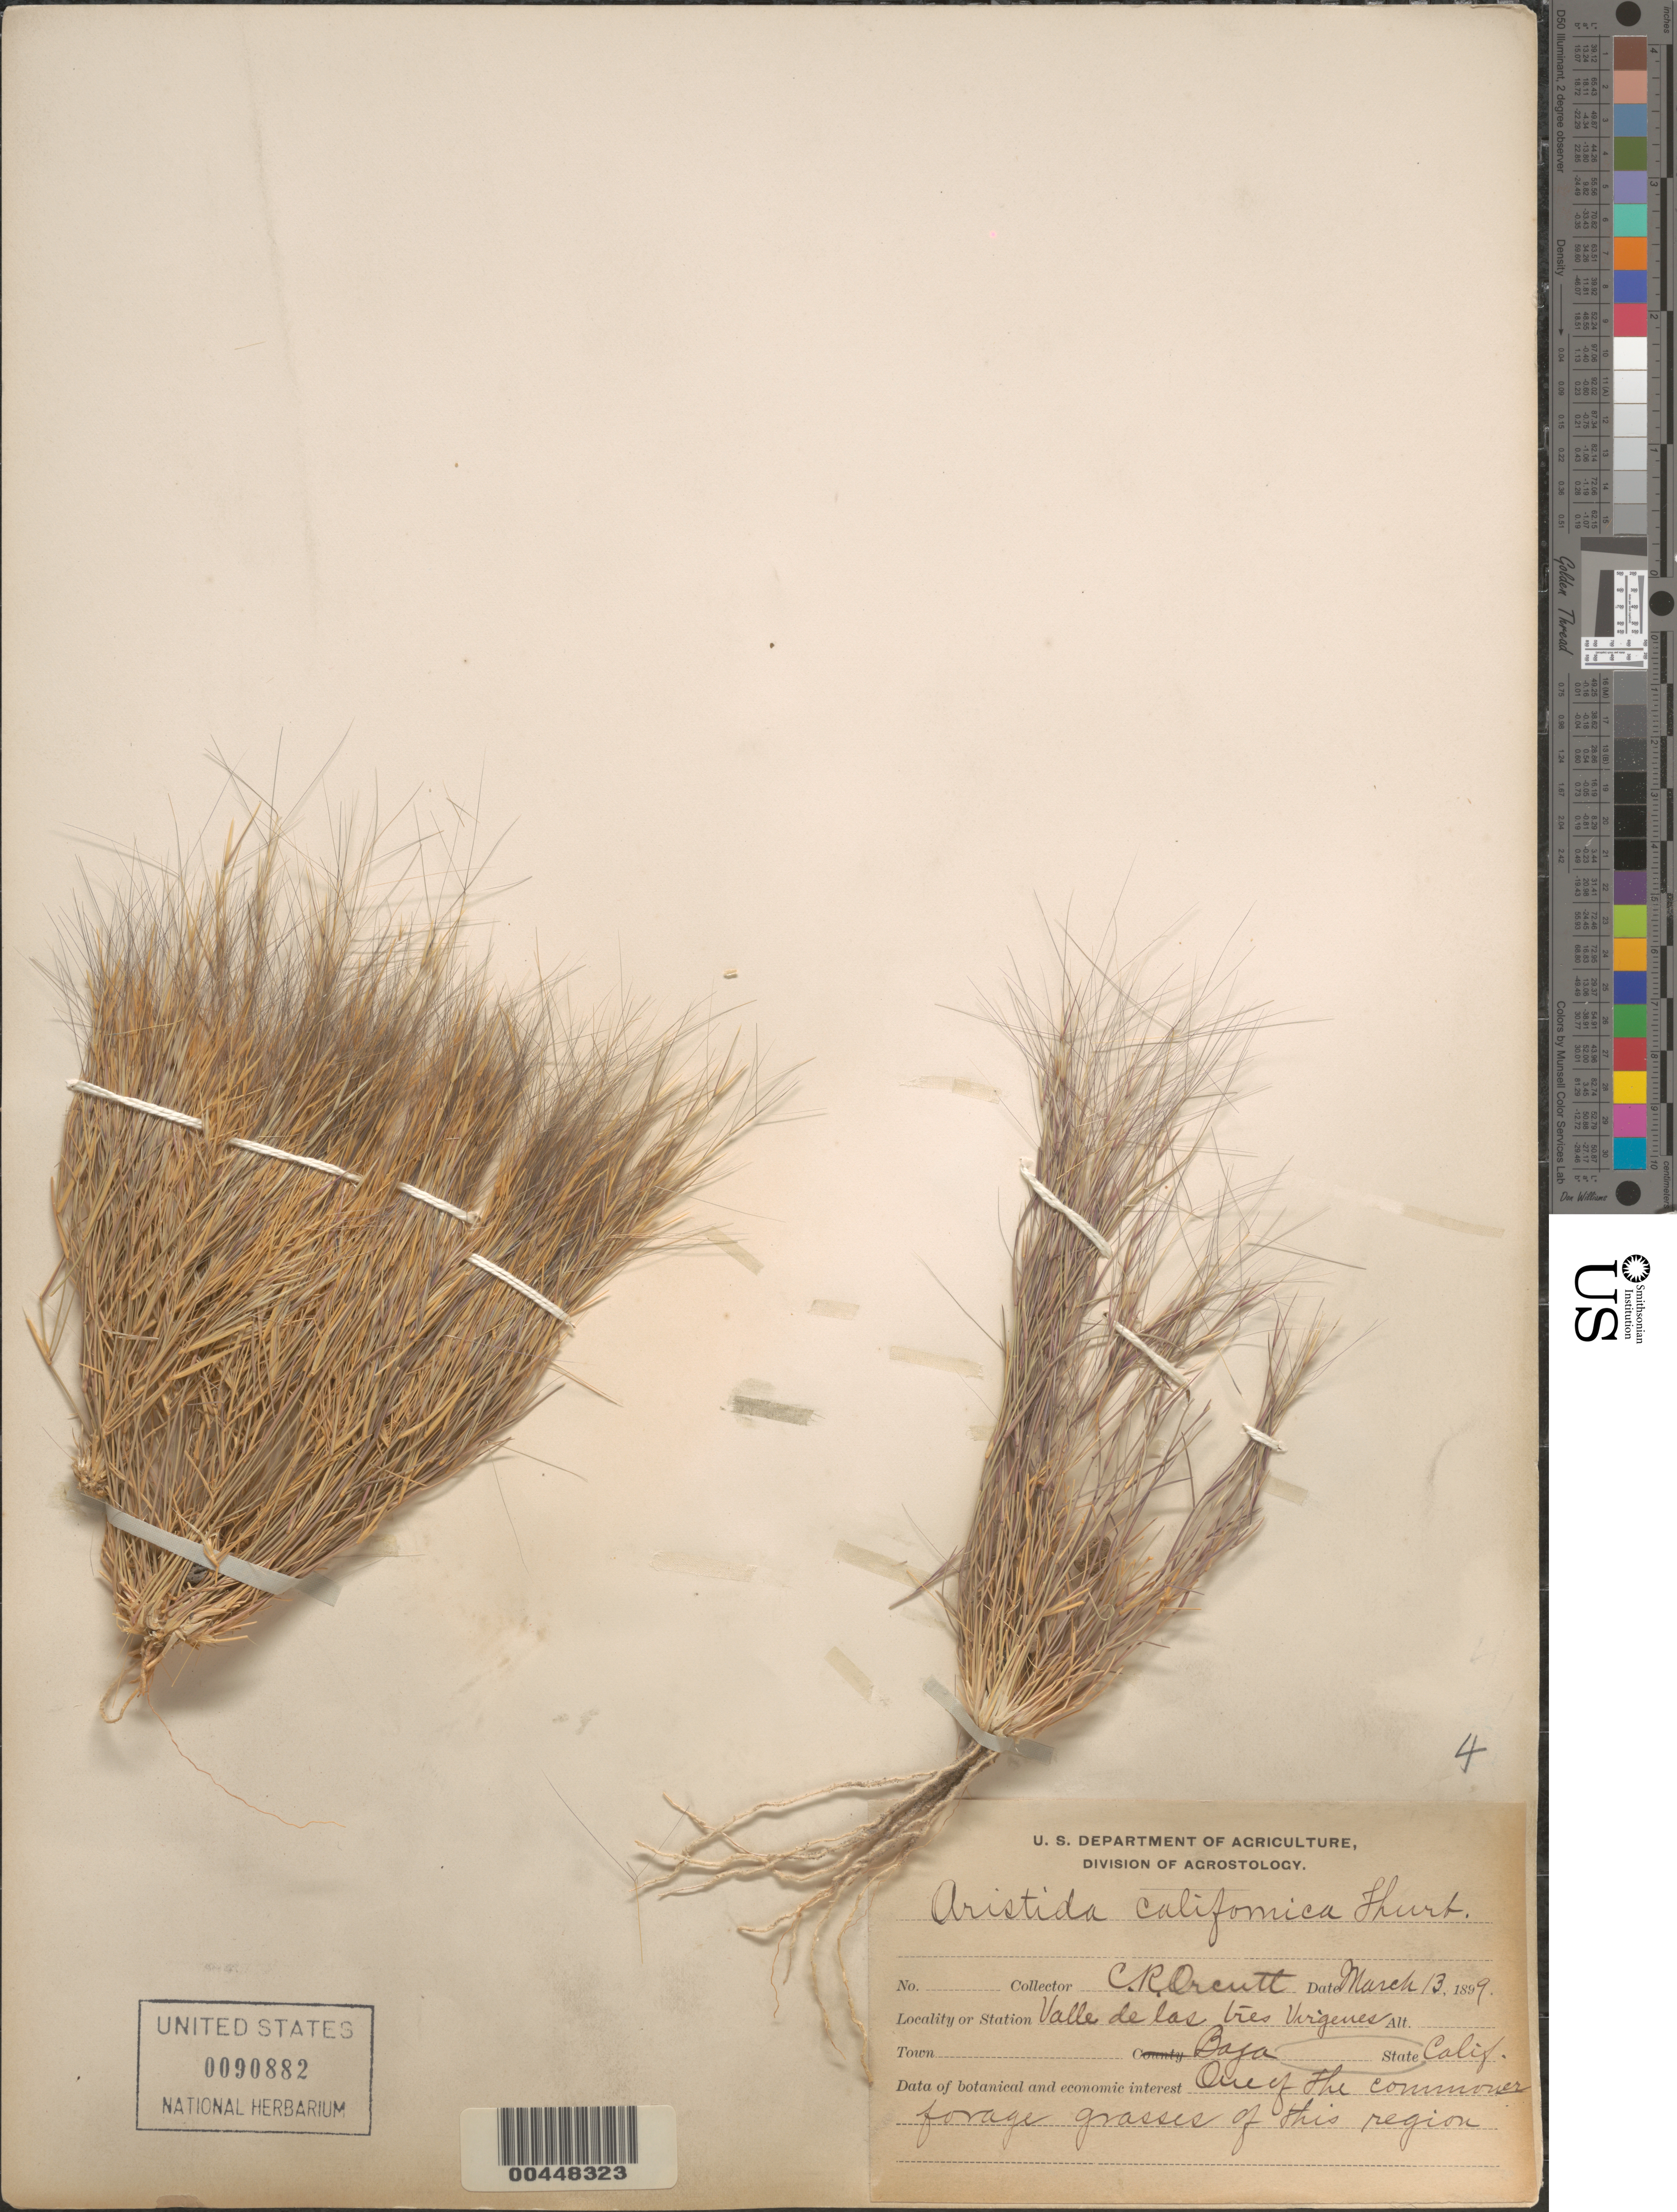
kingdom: Plantae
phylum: Tracheophyta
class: Liliopsida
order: Poales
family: Poaceae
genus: Aristida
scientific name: Aristida californica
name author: Thurb. in S. Watson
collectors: C. R. Orcutt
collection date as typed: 13 Mar 1899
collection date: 1899-03-13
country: Mexico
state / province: Baja California Sur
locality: Valle de las Tres Virgenes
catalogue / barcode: US 90882